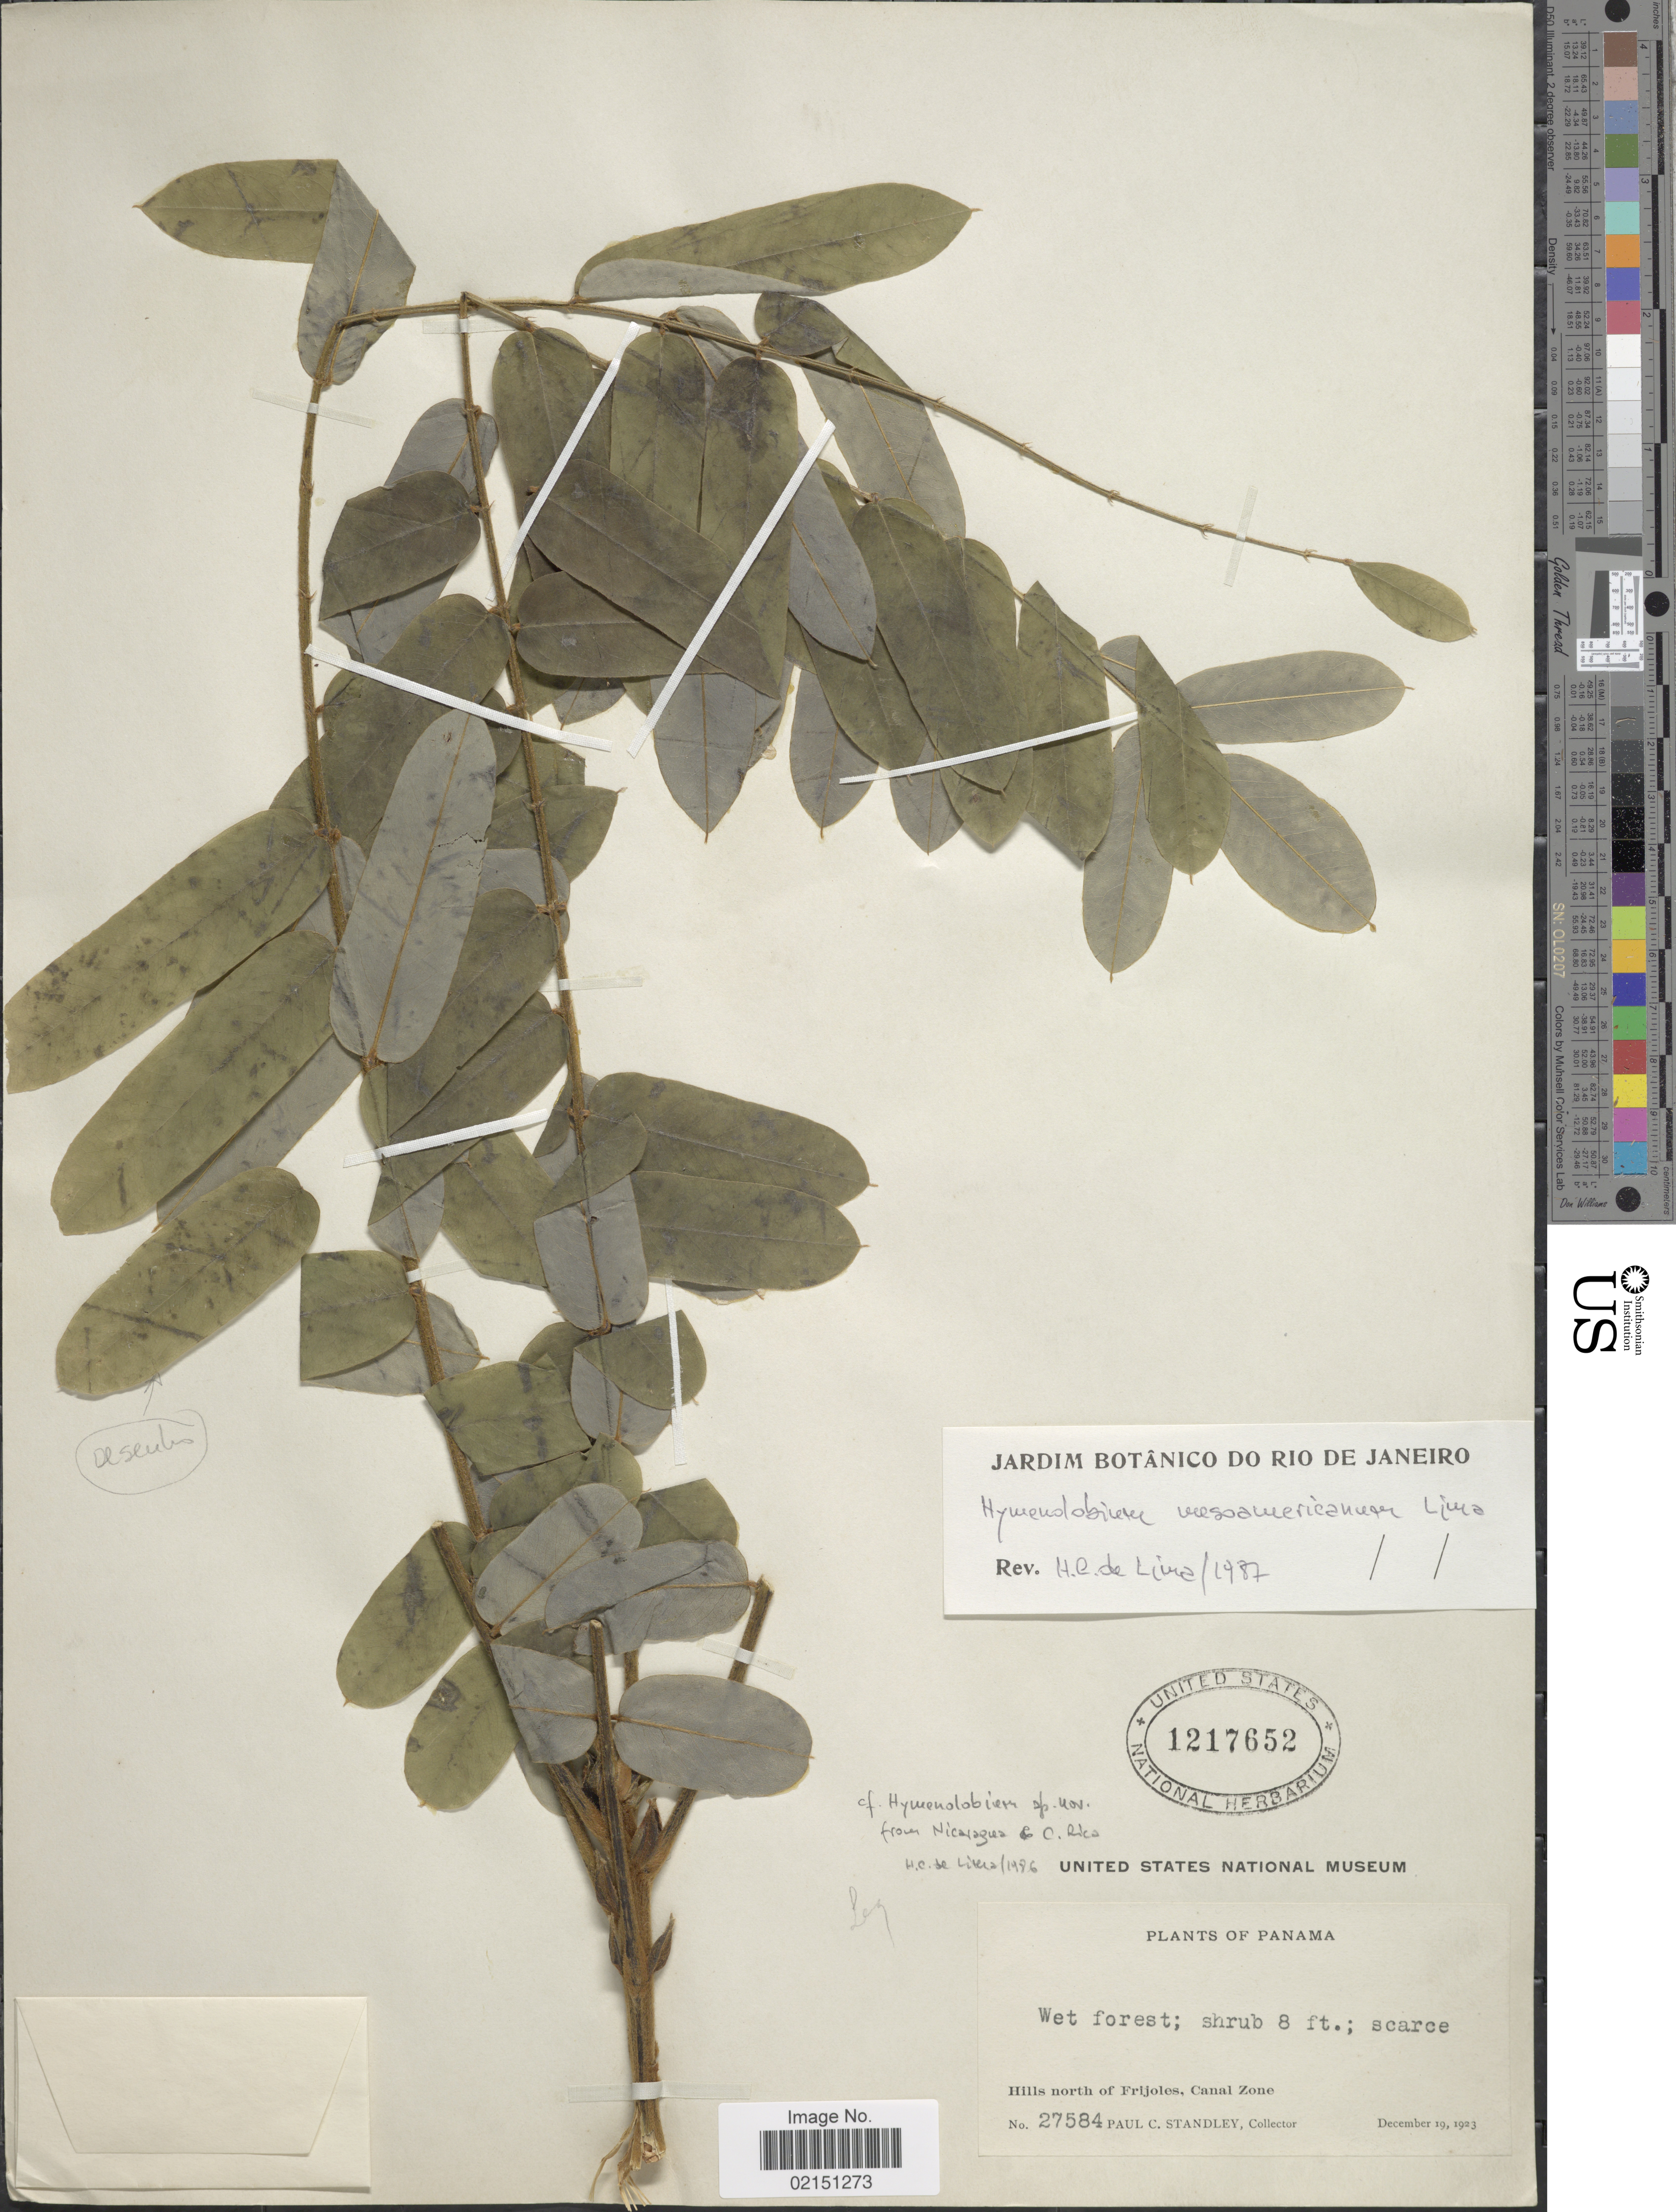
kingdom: Plantae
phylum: Tracheophyta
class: Magnoliopsida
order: Fabales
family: Fabaceae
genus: Hymenolobium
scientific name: Hymenolobium mesoamericanum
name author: H.C. Lima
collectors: P. C. Standley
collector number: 27584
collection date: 1923-12-19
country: Panama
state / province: Colón / Panamá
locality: Hills north of Frijoles, Canal Zone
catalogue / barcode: US 1217652